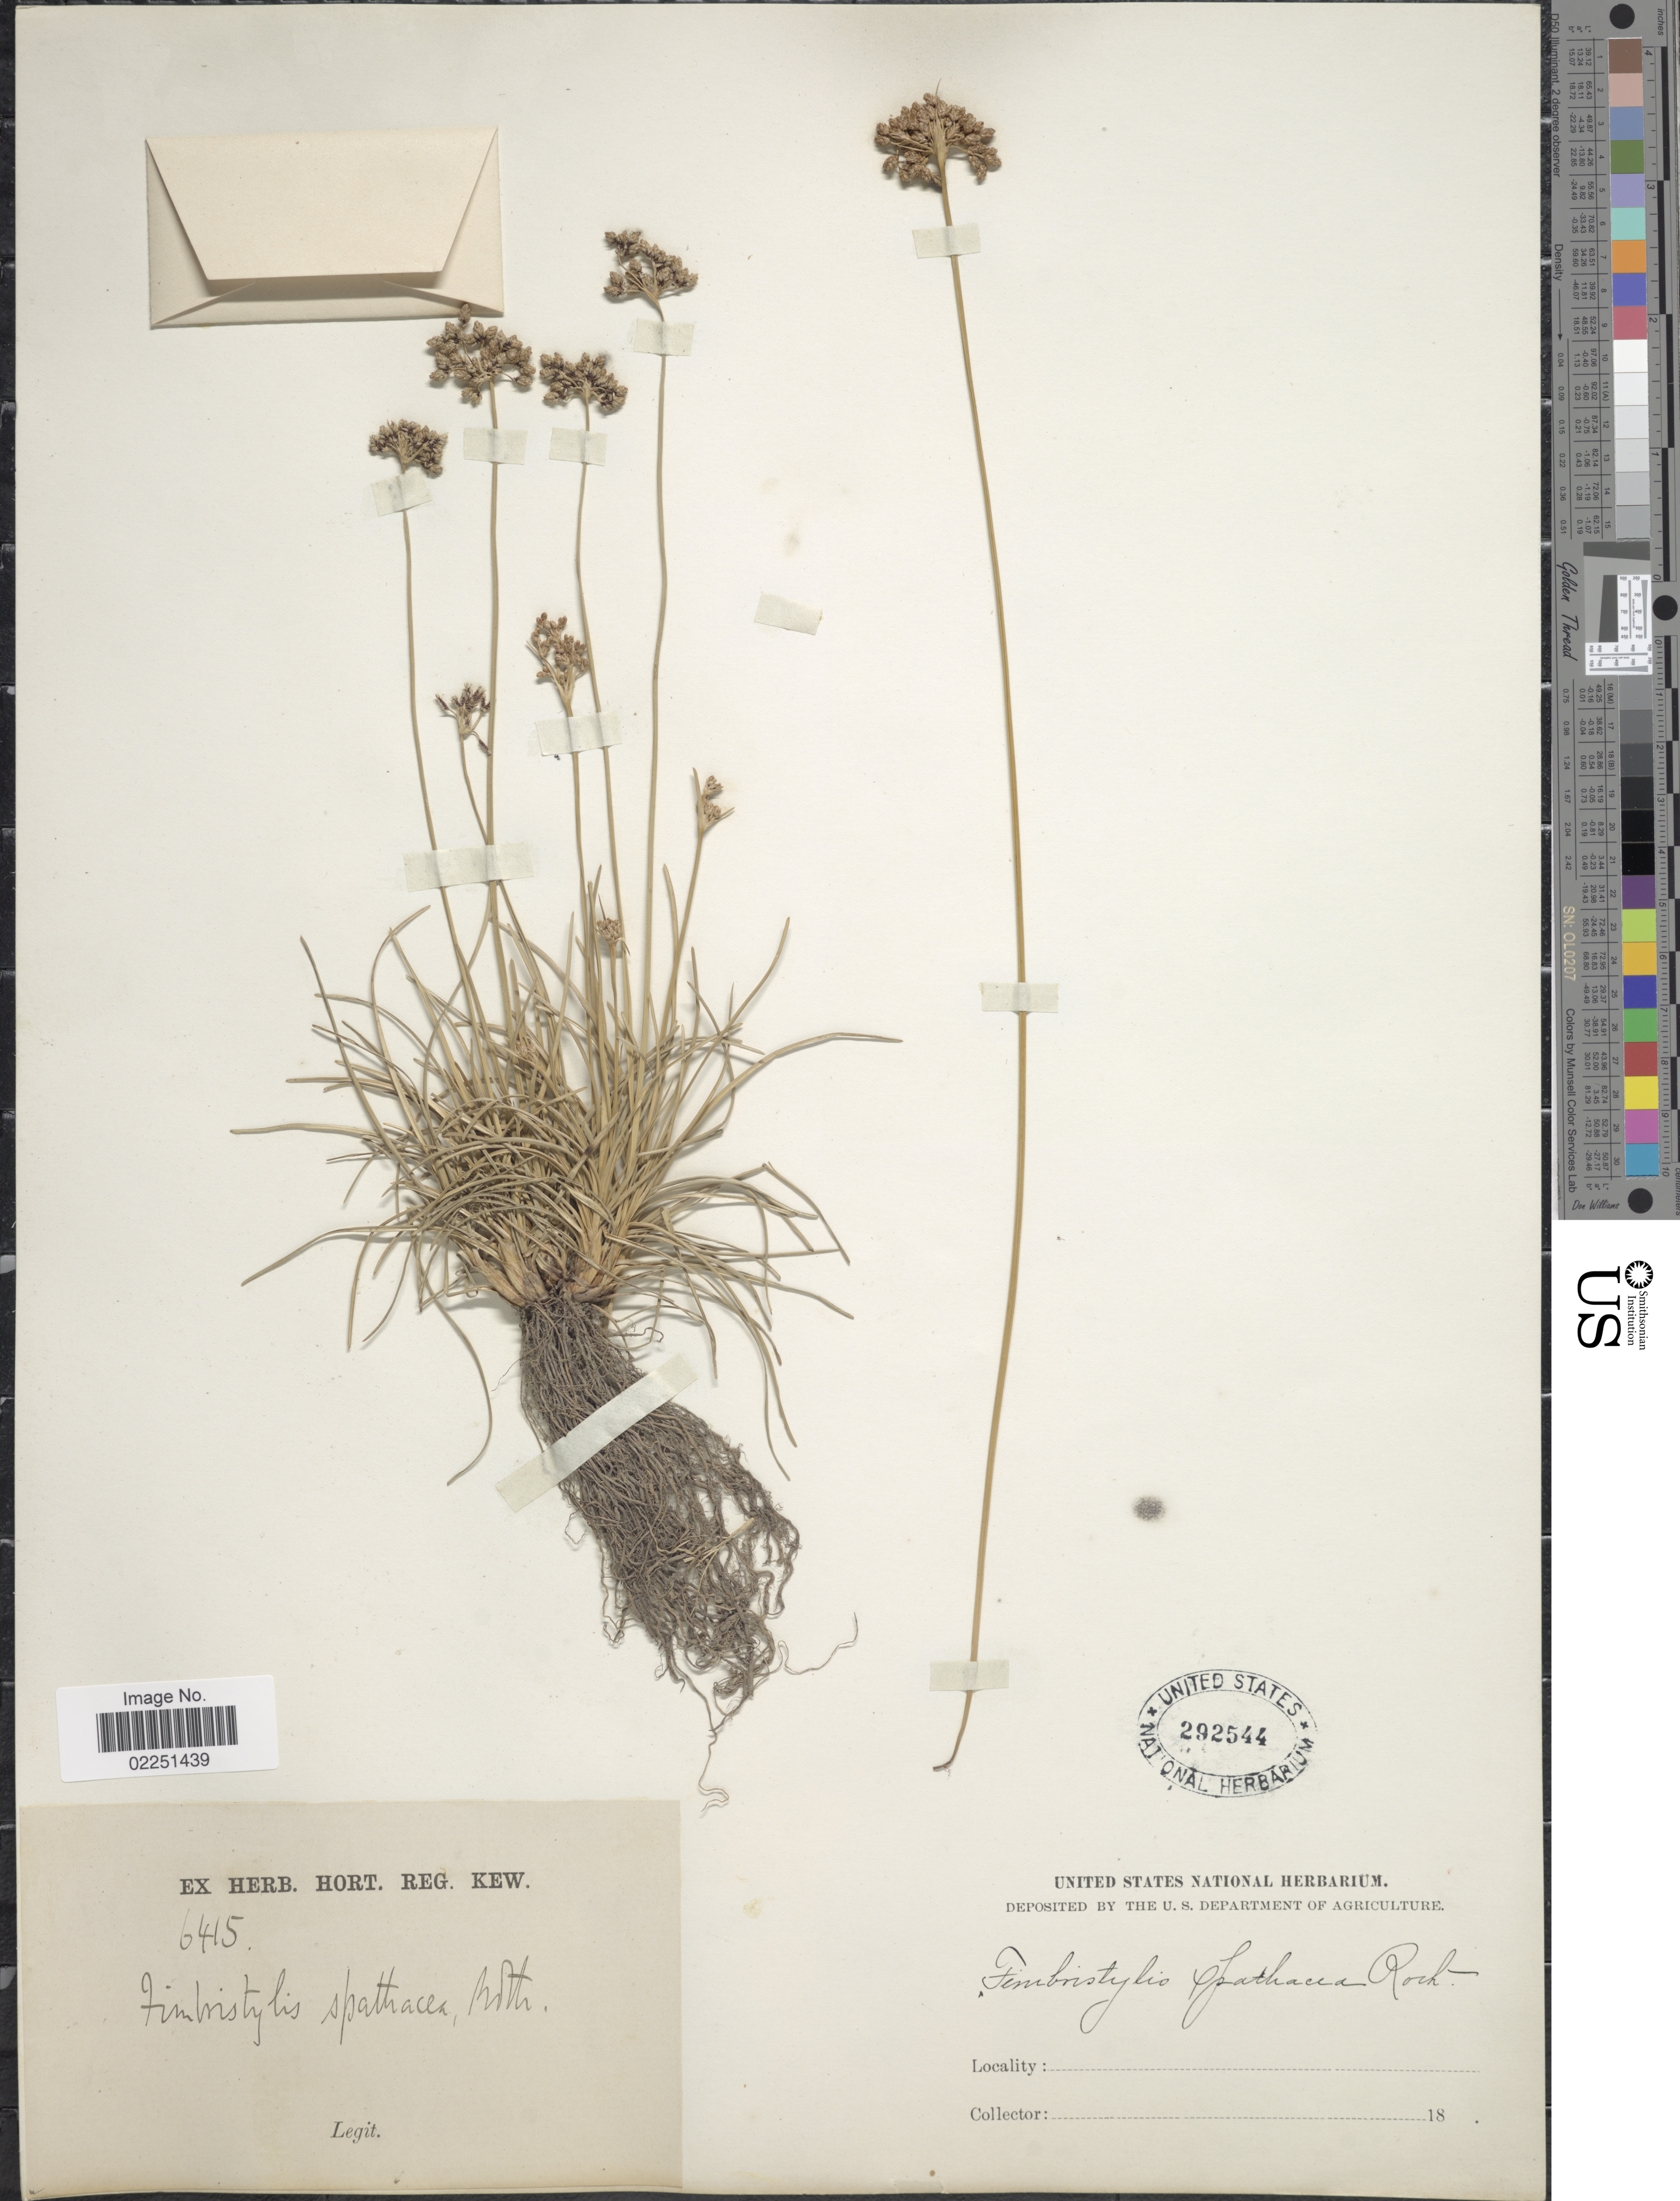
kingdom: Plantae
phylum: Tracheophyta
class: Liliopsida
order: Poales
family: Cyperaceae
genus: Fimbristylis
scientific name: Fimbristylis cymosa subsp. spathacea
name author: (Roth) T. Koyama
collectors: ex herb. Hort. Reg. Kew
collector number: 6415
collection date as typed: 18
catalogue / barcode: US 292544